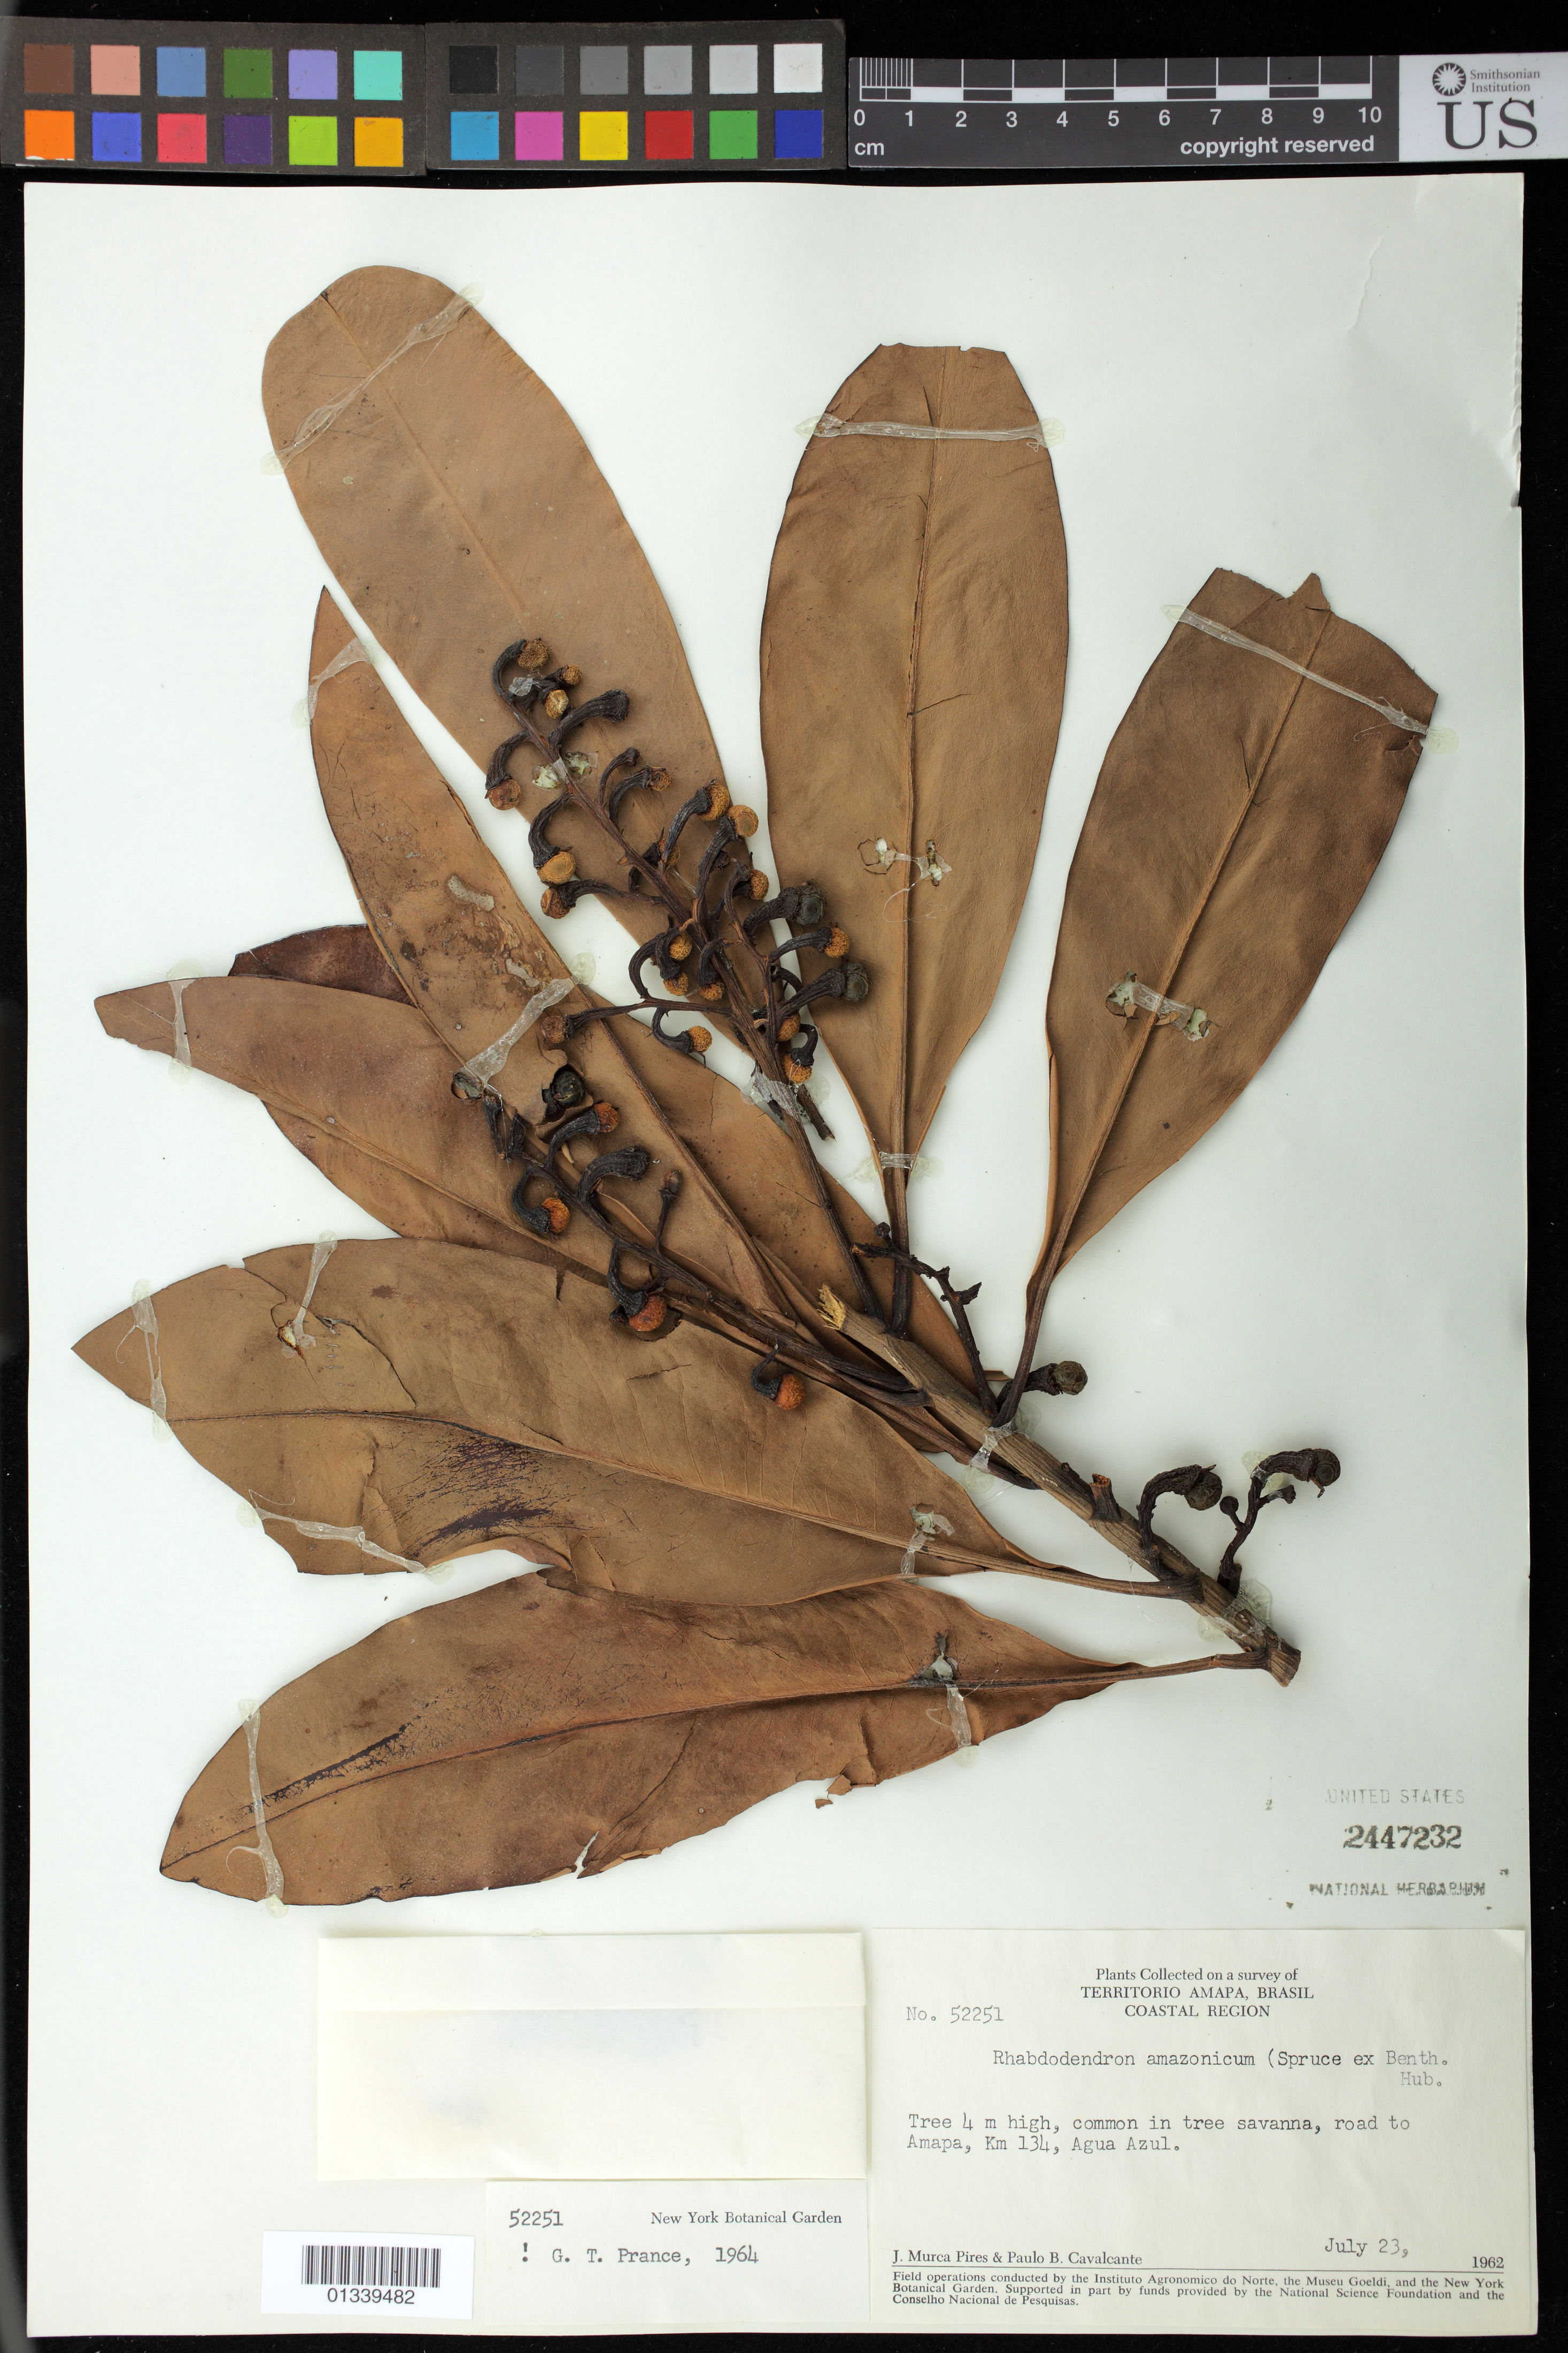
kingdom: Plantae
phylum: Tracheophyta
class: Magnoliopsida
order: Caryophyllales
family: Rhabdodendraceae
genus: Rhabdodendron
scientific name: Rhabdodendron amazonicum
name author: (Spruce ex Benth.) Huber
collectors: J. M. Pires & P. B. Cavalcante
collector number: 52251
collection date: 1962-07-23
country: Brazil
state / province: Amapá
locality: Road to Amapá, km 134, Agua Azul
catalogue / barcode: US 2447232